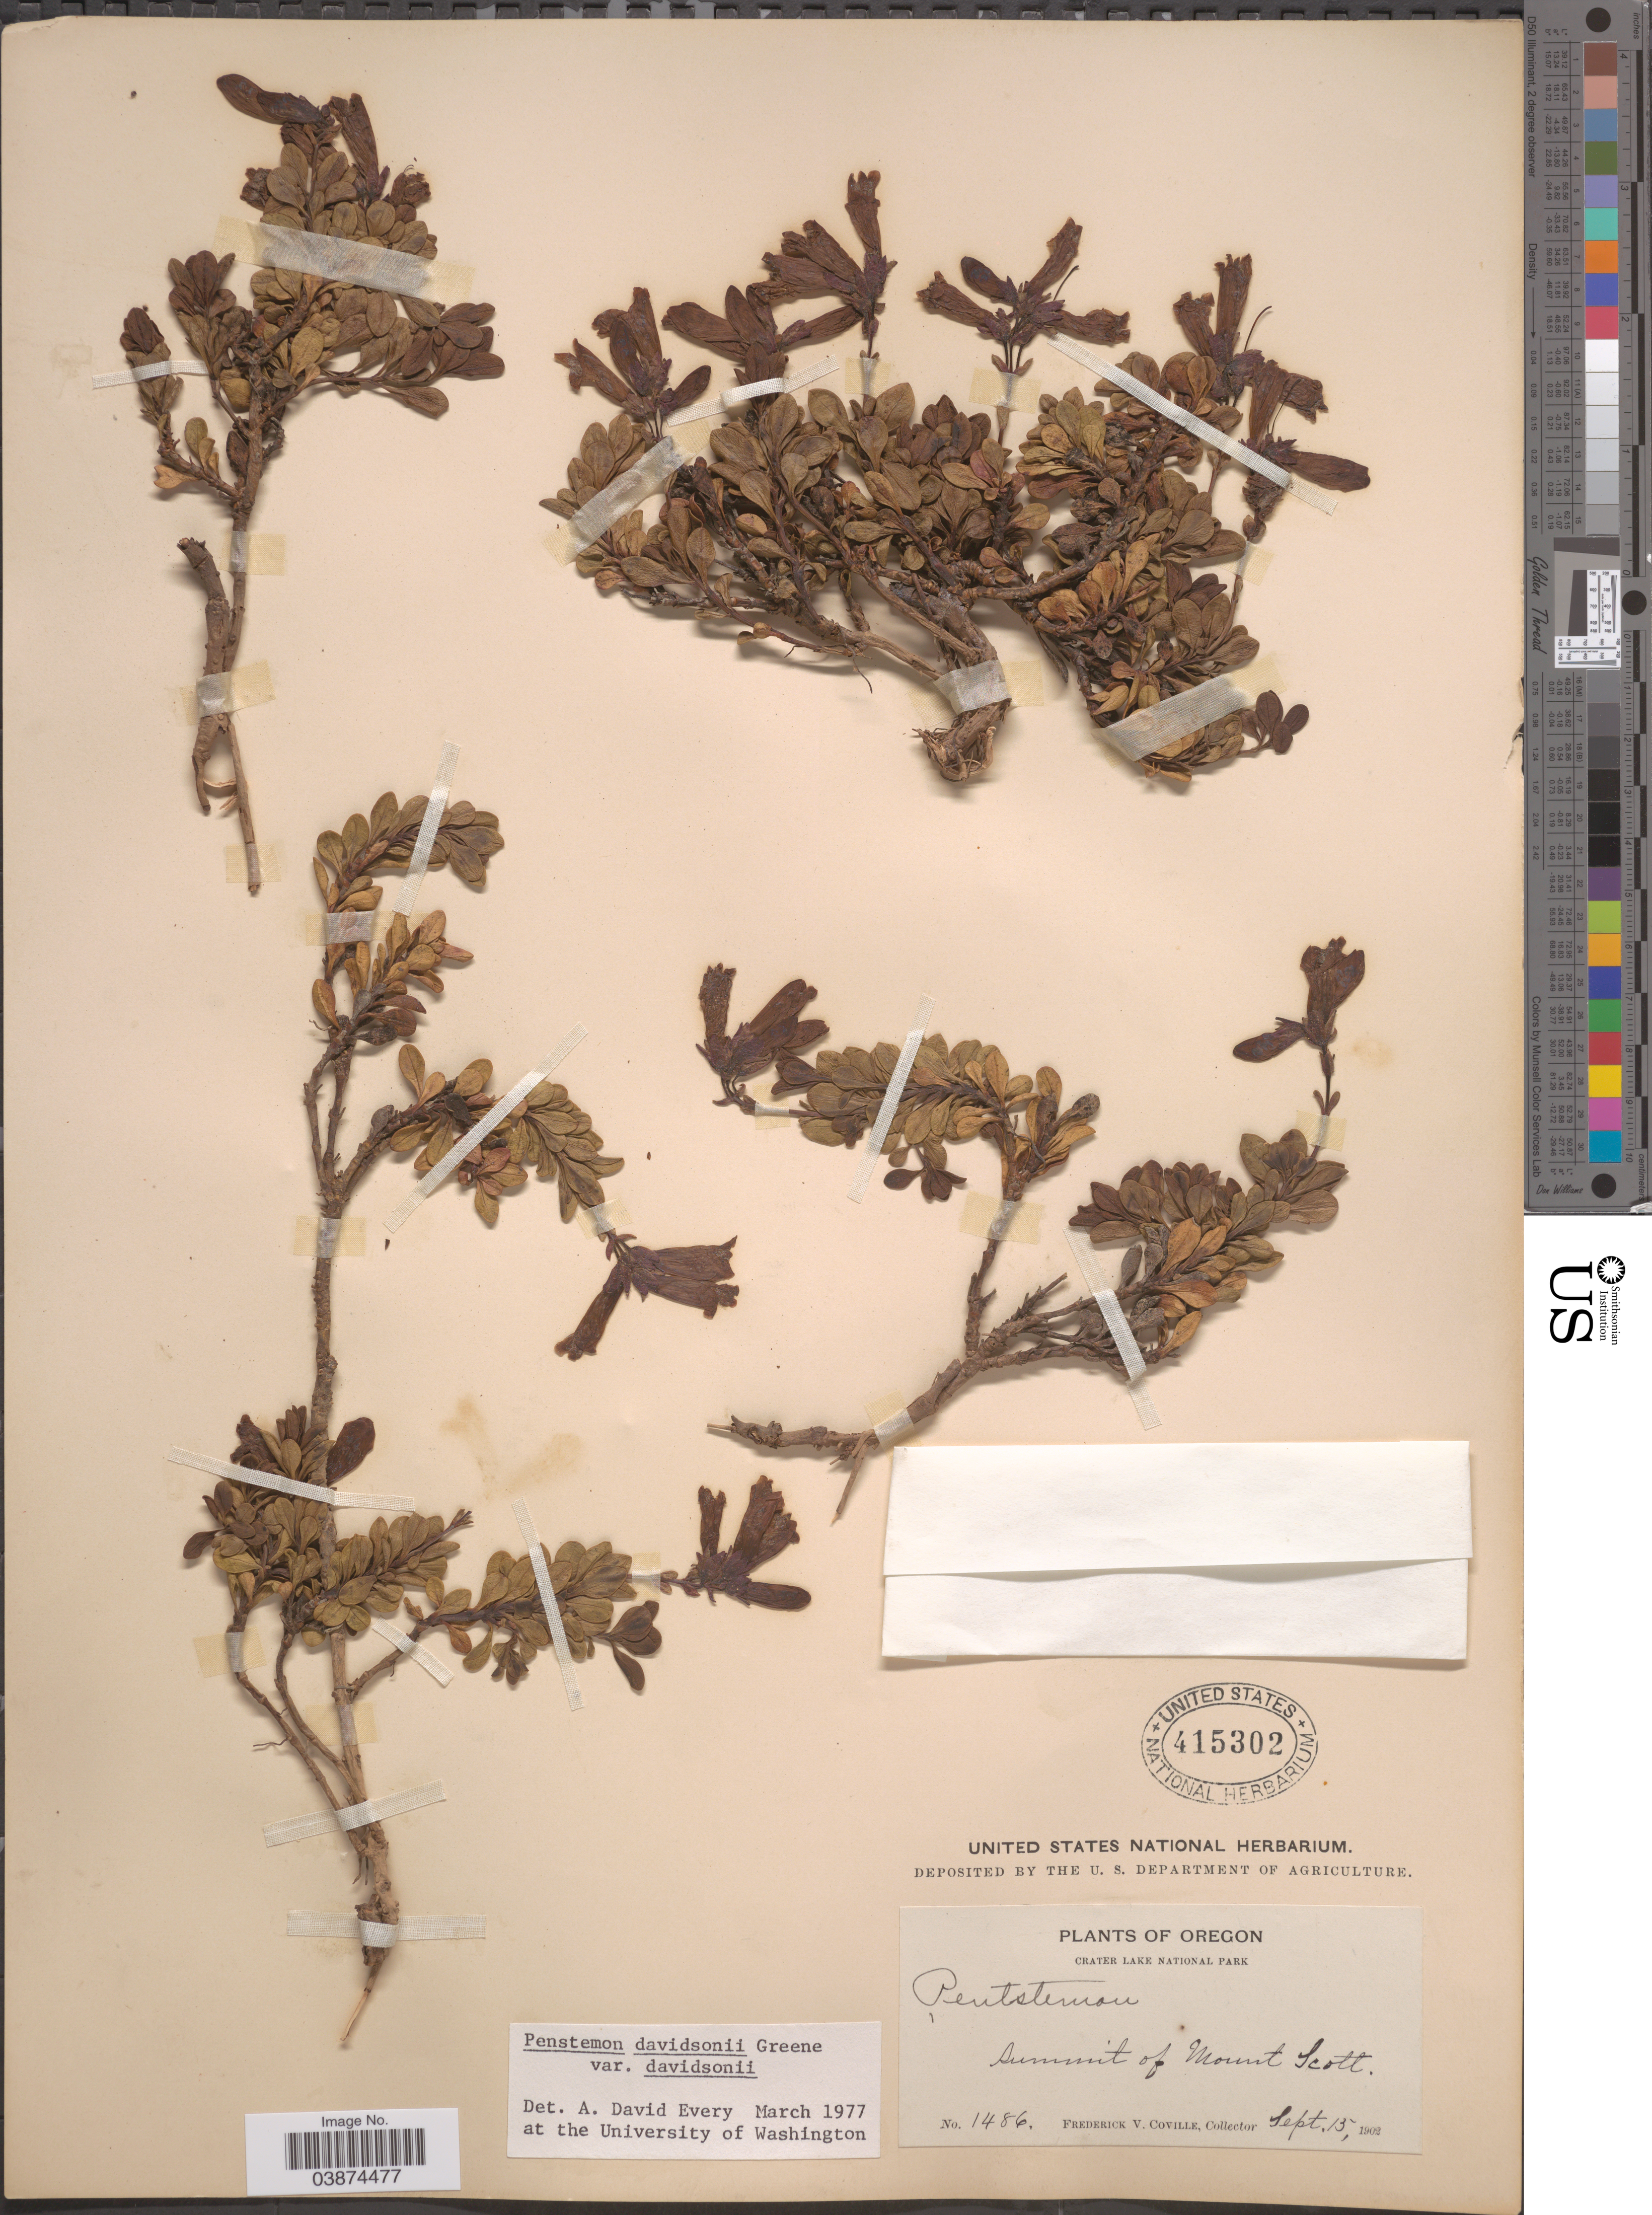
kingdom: Plantae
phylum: Tracheophyta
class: Magnoliopsida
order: Lamiales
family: Plantaginaceae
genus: Penstemon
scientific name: Penstemon davidsonii var. davidsonii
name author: Greene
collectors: F. V. Coville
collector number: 1486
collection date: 1902-09-15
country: United States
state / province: Oregon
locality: Crater Lake National Park. Summit of Mount Scott.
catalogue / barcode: US 415302